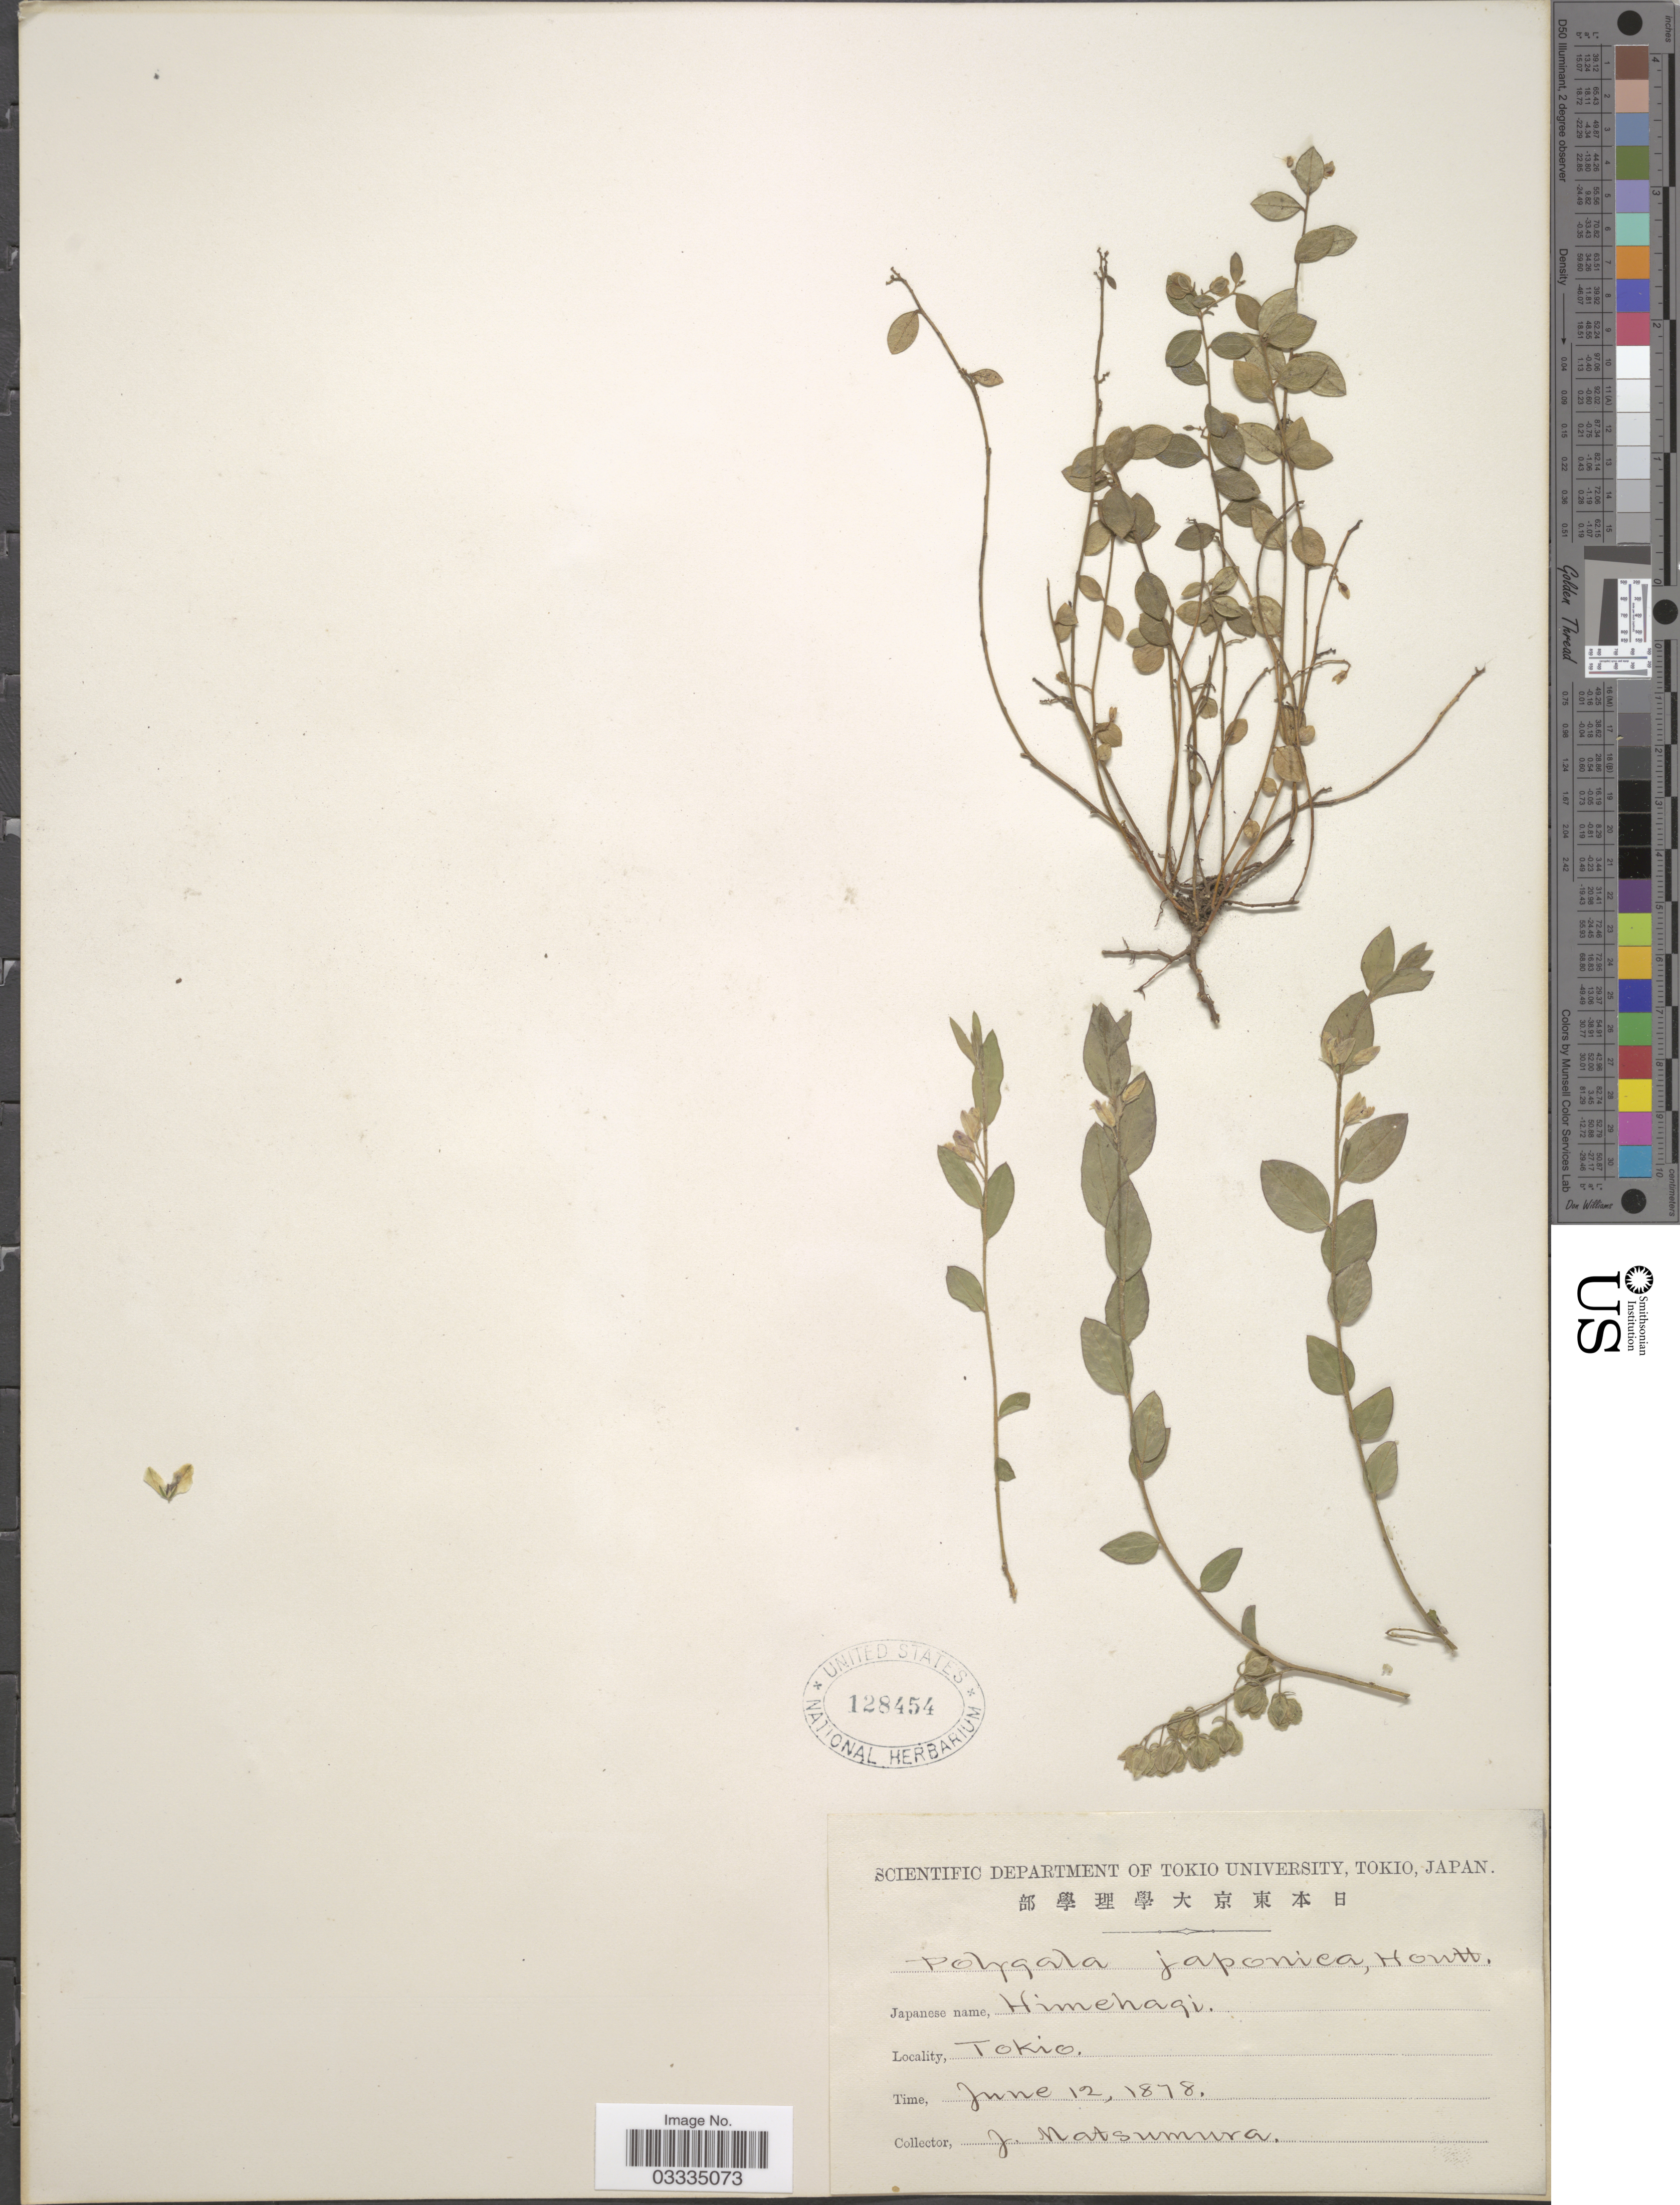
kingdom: Plantae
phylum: Tracheophyta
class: Magnoliopsida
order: Fabales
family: Polygalaceae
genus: Polygala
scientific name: Polygala japonica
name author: Houtt.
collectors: J. Natsumura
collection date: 1878-06-12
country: Japan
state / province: Tokyo, Federal City of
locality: Tokio.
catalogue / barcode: US 128454